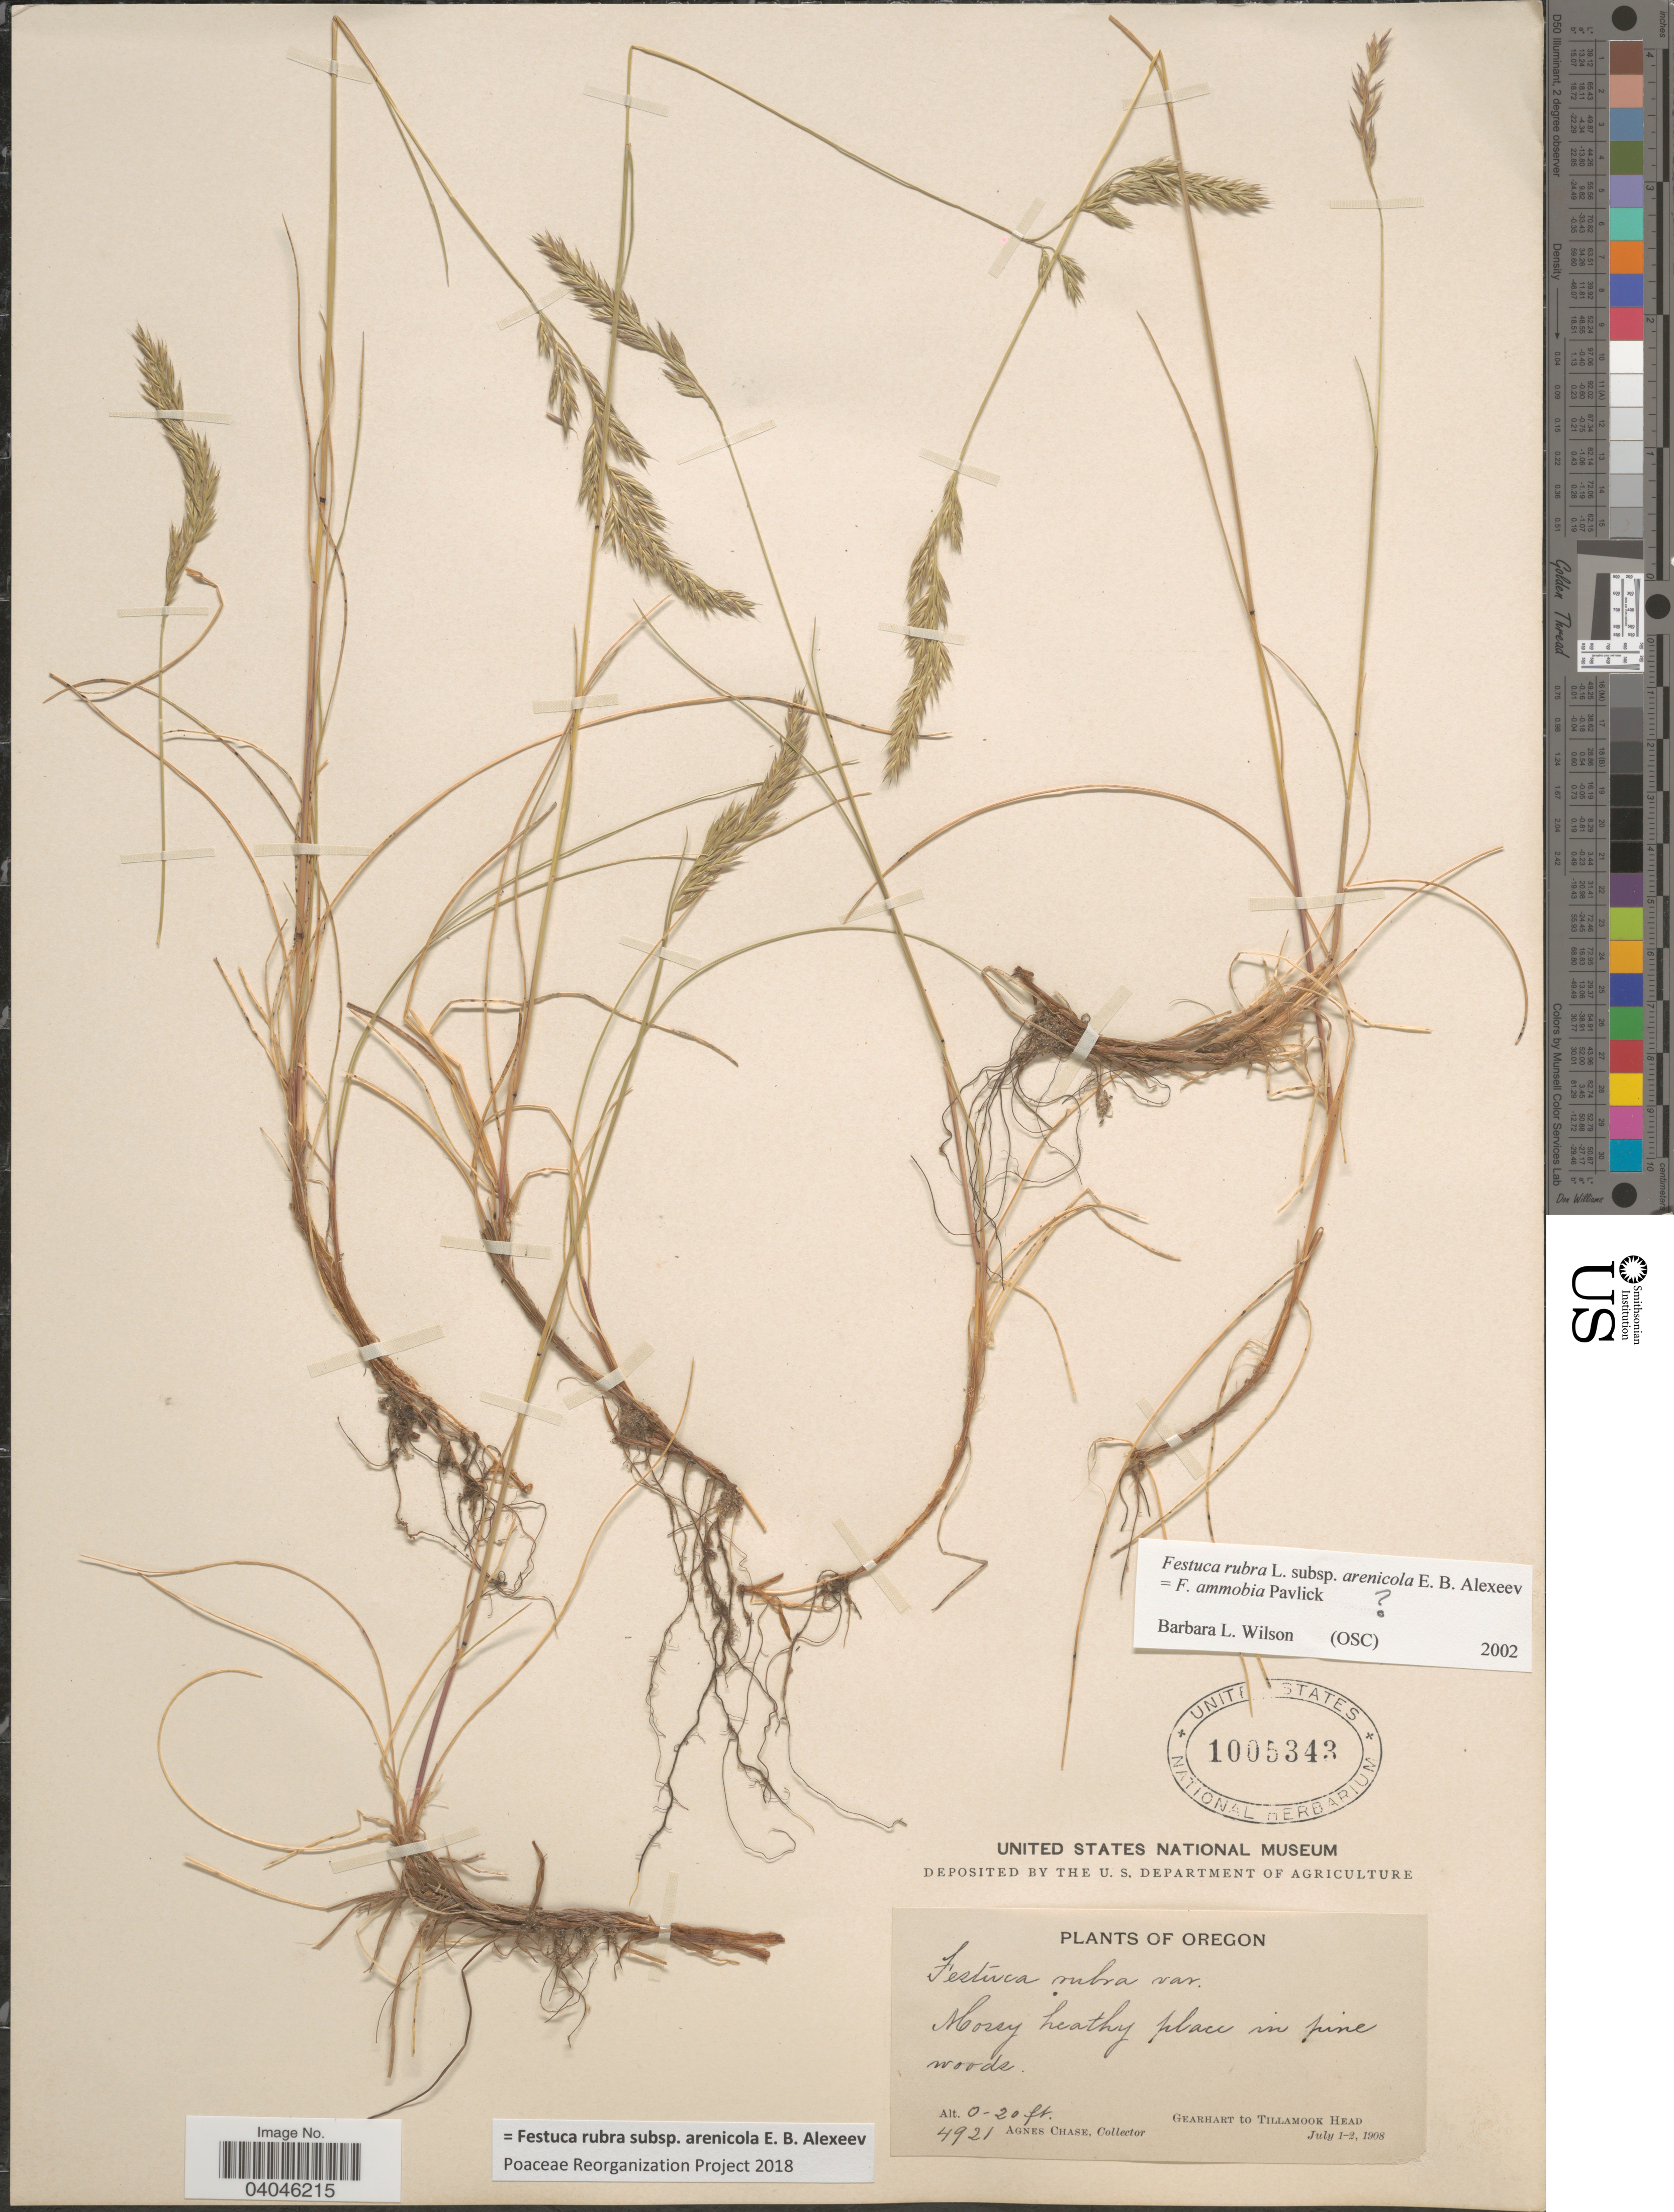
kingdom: Plantae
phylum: Tracheophyta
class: Liliopsida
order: Poales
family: Poaceae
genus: Festuca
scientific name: Festuca rubra subsp. arenicola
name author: E.B. Alexeev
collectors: A. Chase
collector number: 4921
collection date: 1908-07-01/1908-07-02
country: United States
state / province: Oregon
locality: Mossy heathy place in pine woods. Gearhart to Tillamook Head.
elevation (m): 0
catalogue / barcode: US 1005343